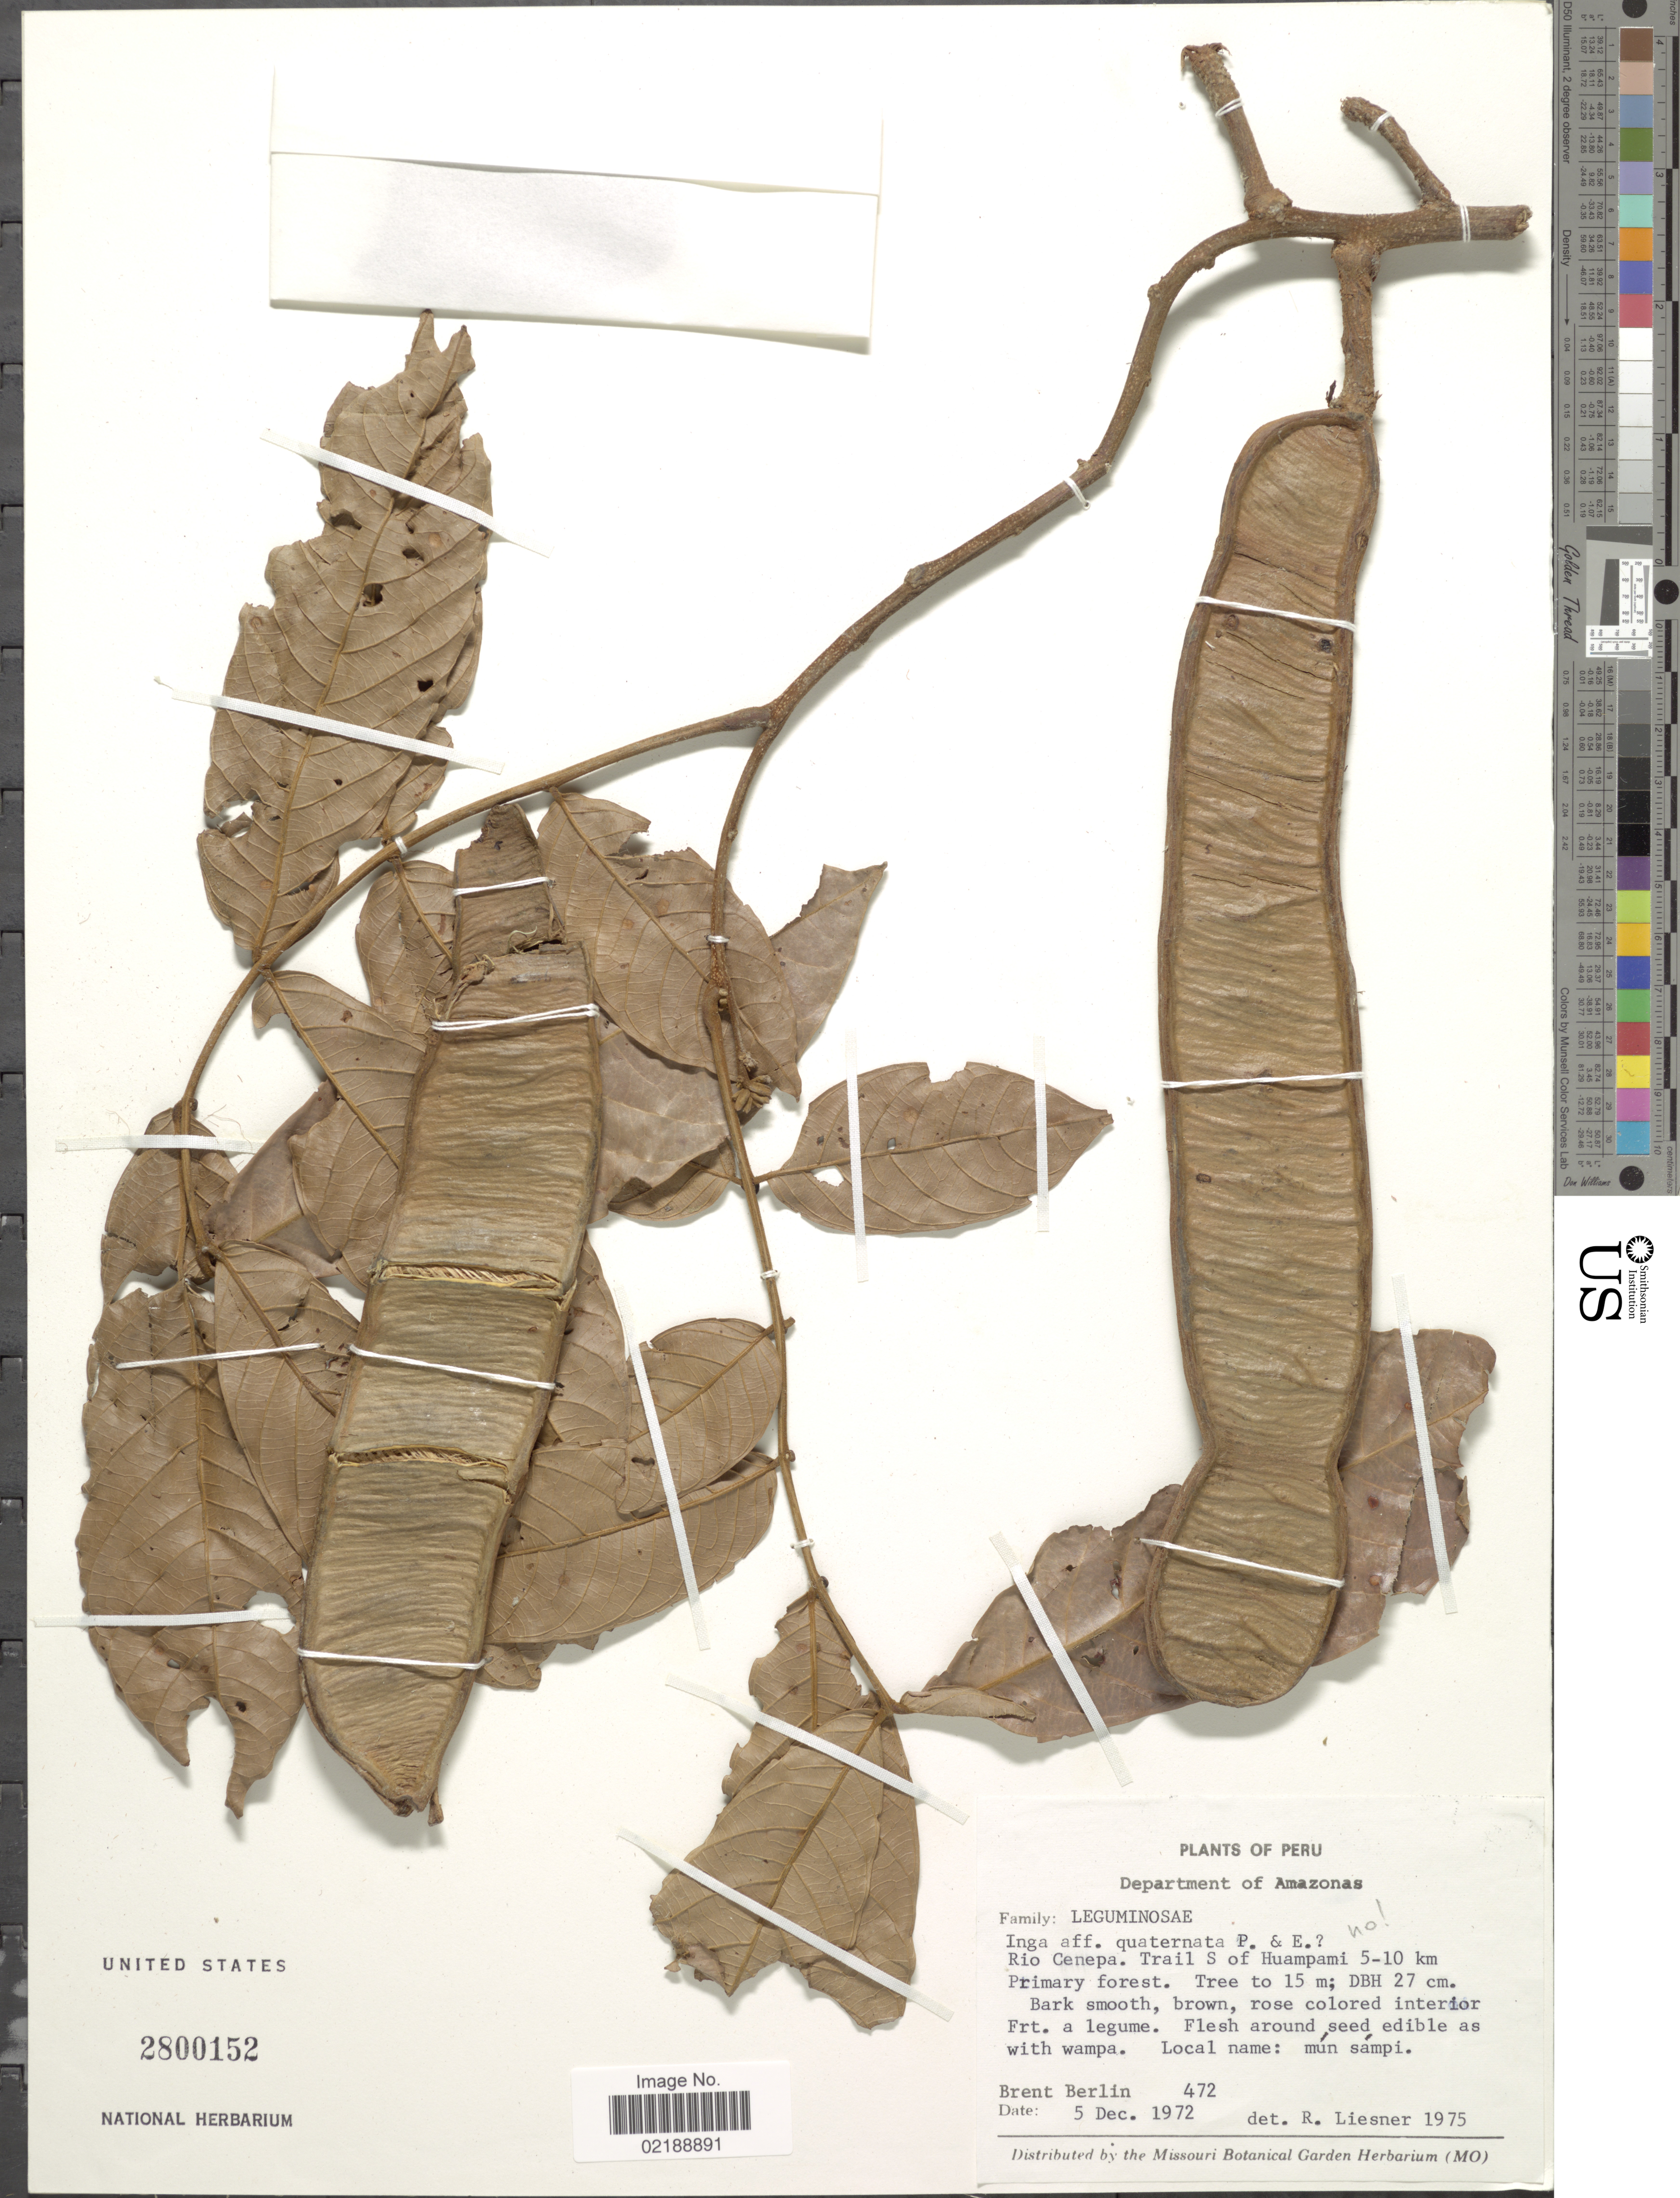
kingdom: Plantae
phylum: Tracheophyta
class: Magnoliopsida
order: Fabales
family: Fabaceae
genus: Inga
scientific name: Inga nobilis subsp. quaternata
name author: (Poepp. & Endl.) T.D. Penn.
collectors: B. Berlin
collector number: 472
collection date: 1972-12-05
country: Peru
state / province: Amazonas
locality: Department of Amazonas, Rio Cenepa. Trail S of Huampami 5-10 km Primary forest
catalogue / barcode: US 2800152